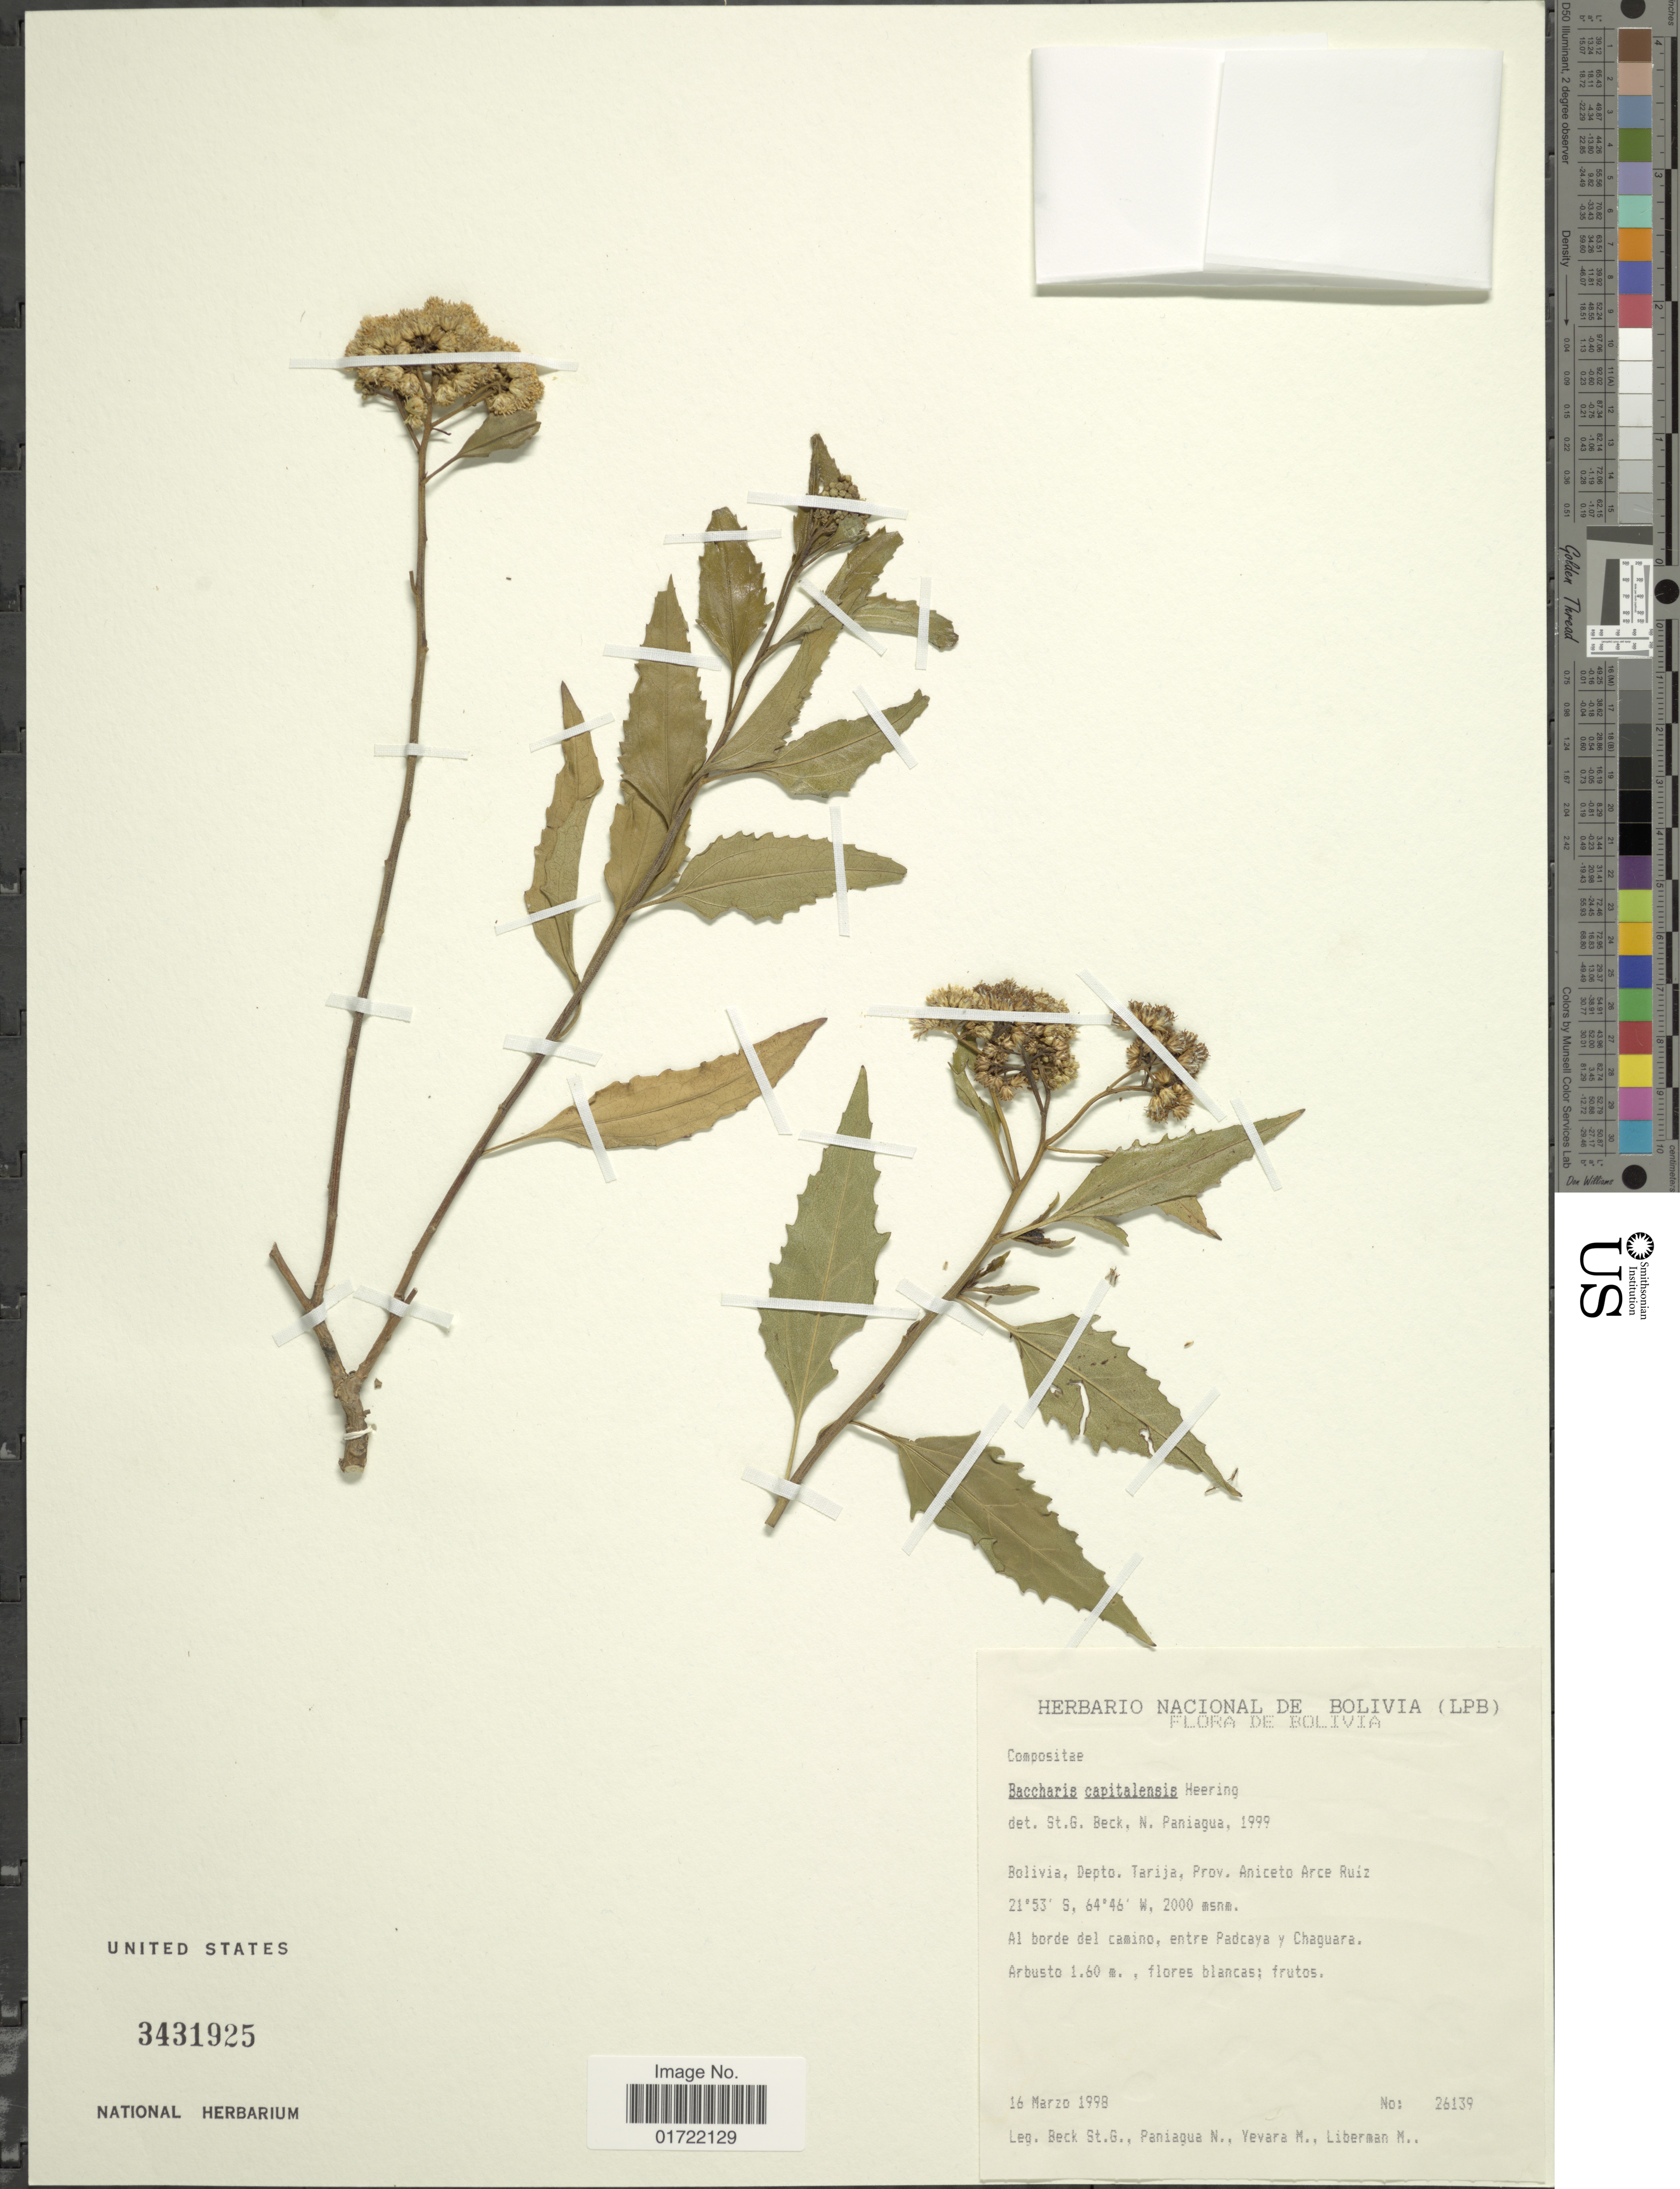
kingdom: Plantae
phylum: Tracheophyta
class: Magnoliopsida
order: Asterales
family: Asteraceae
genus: Baccharis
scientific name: Baccharis capitalensis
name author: Heering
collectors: S. G. Beck, N. Paniagua, M. Yevara & M. Liberman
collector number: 26139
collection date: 1998-03-16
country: Bolivia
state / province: Tarija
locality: Depto. Tarjia, Prov. Aniceto Arce Ruiz, Al borde del camino, entre Padcaya y Chaguara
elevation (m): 2000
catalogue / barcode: US 3431925